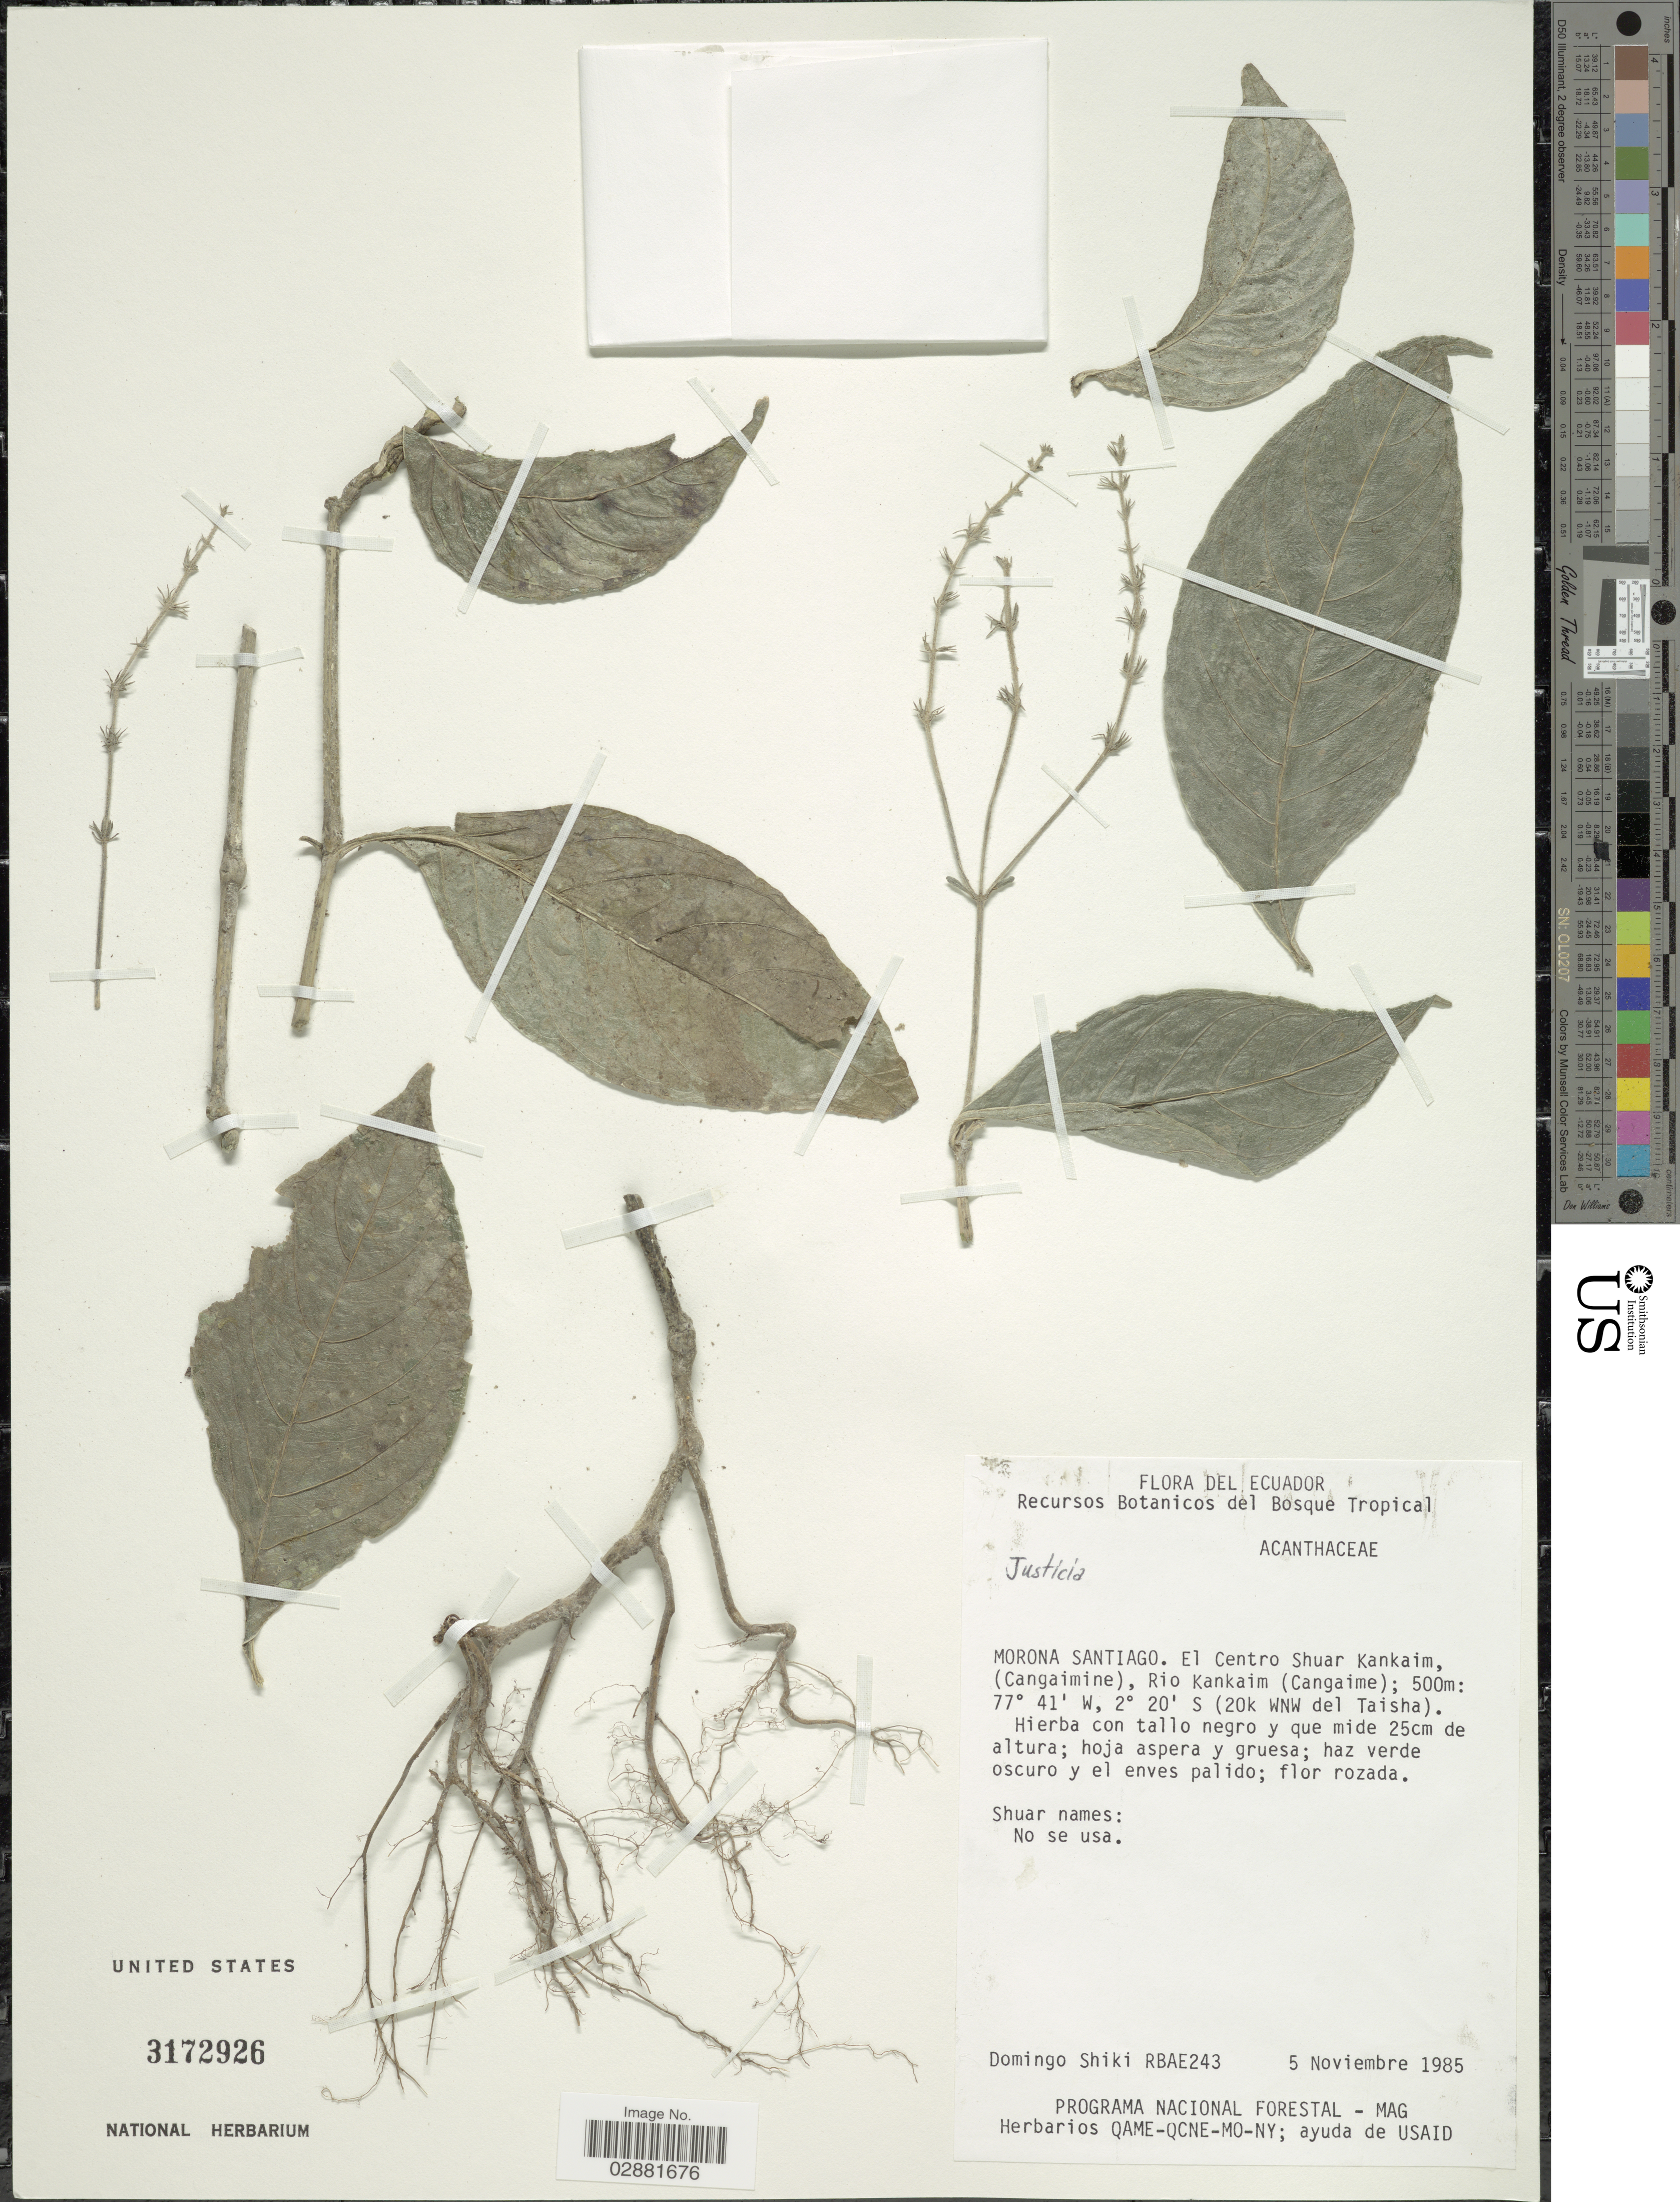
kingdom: Plantae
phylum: Tracheophyta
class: Magnoliopsida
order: Lamiales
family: Acanthaceae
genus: Justicia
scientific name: Justicia sp.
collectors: D. Shiki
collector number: RBAE243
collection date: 1985-11-05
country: Ecuador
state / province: Morona-Santiago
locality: El Centro Shuar Kankaim (Cangaimine), Rio Kankaim (Cangaime).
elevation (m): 500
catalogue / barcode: US 3172926